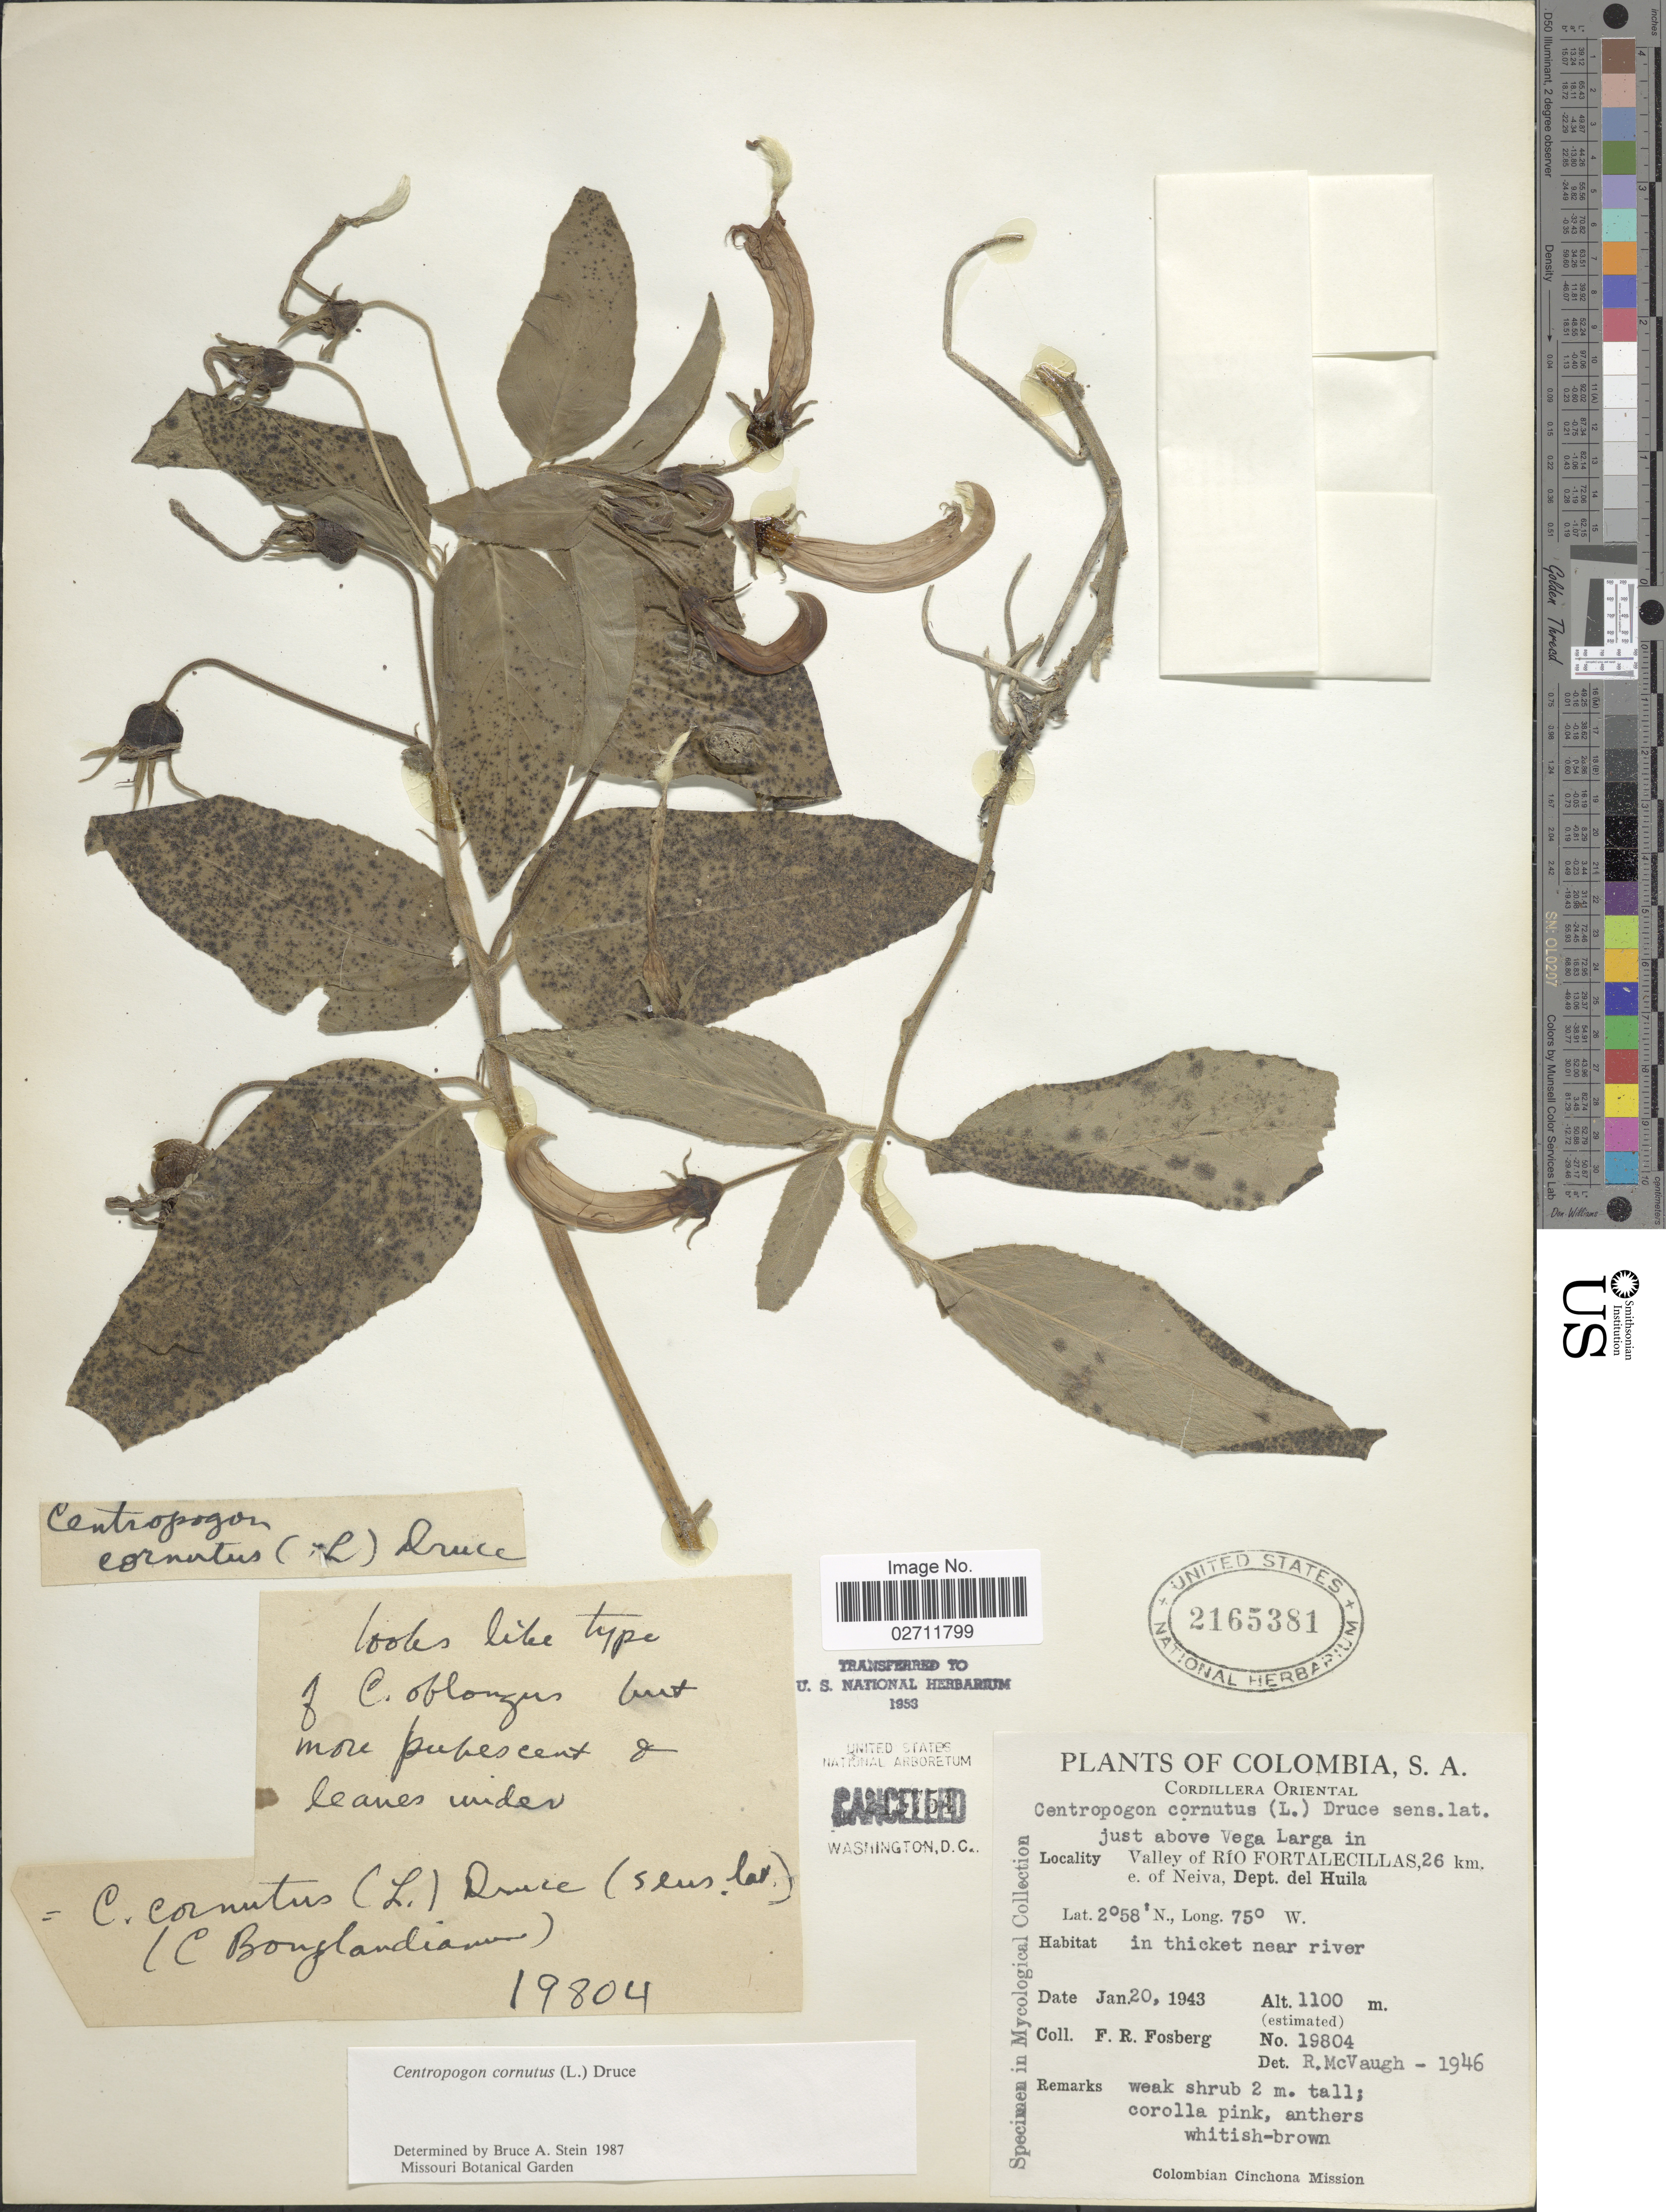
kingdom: Plantae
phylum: Tracheophyta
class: Magnoliopsida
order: Asterales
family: Campanulaceae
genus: Centropogon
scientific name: Centropogon cornutus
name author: (L.) Druce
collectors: F. R. Fosberg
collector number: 19804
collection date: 1943-01-20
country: Colombia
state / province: Huila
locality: S.A. Cordillera Oriental. Just above Vega Larga in Valley of Rio Fortalecillas 26 km e. of Neiva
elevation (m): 1100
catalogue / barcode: US 2165381